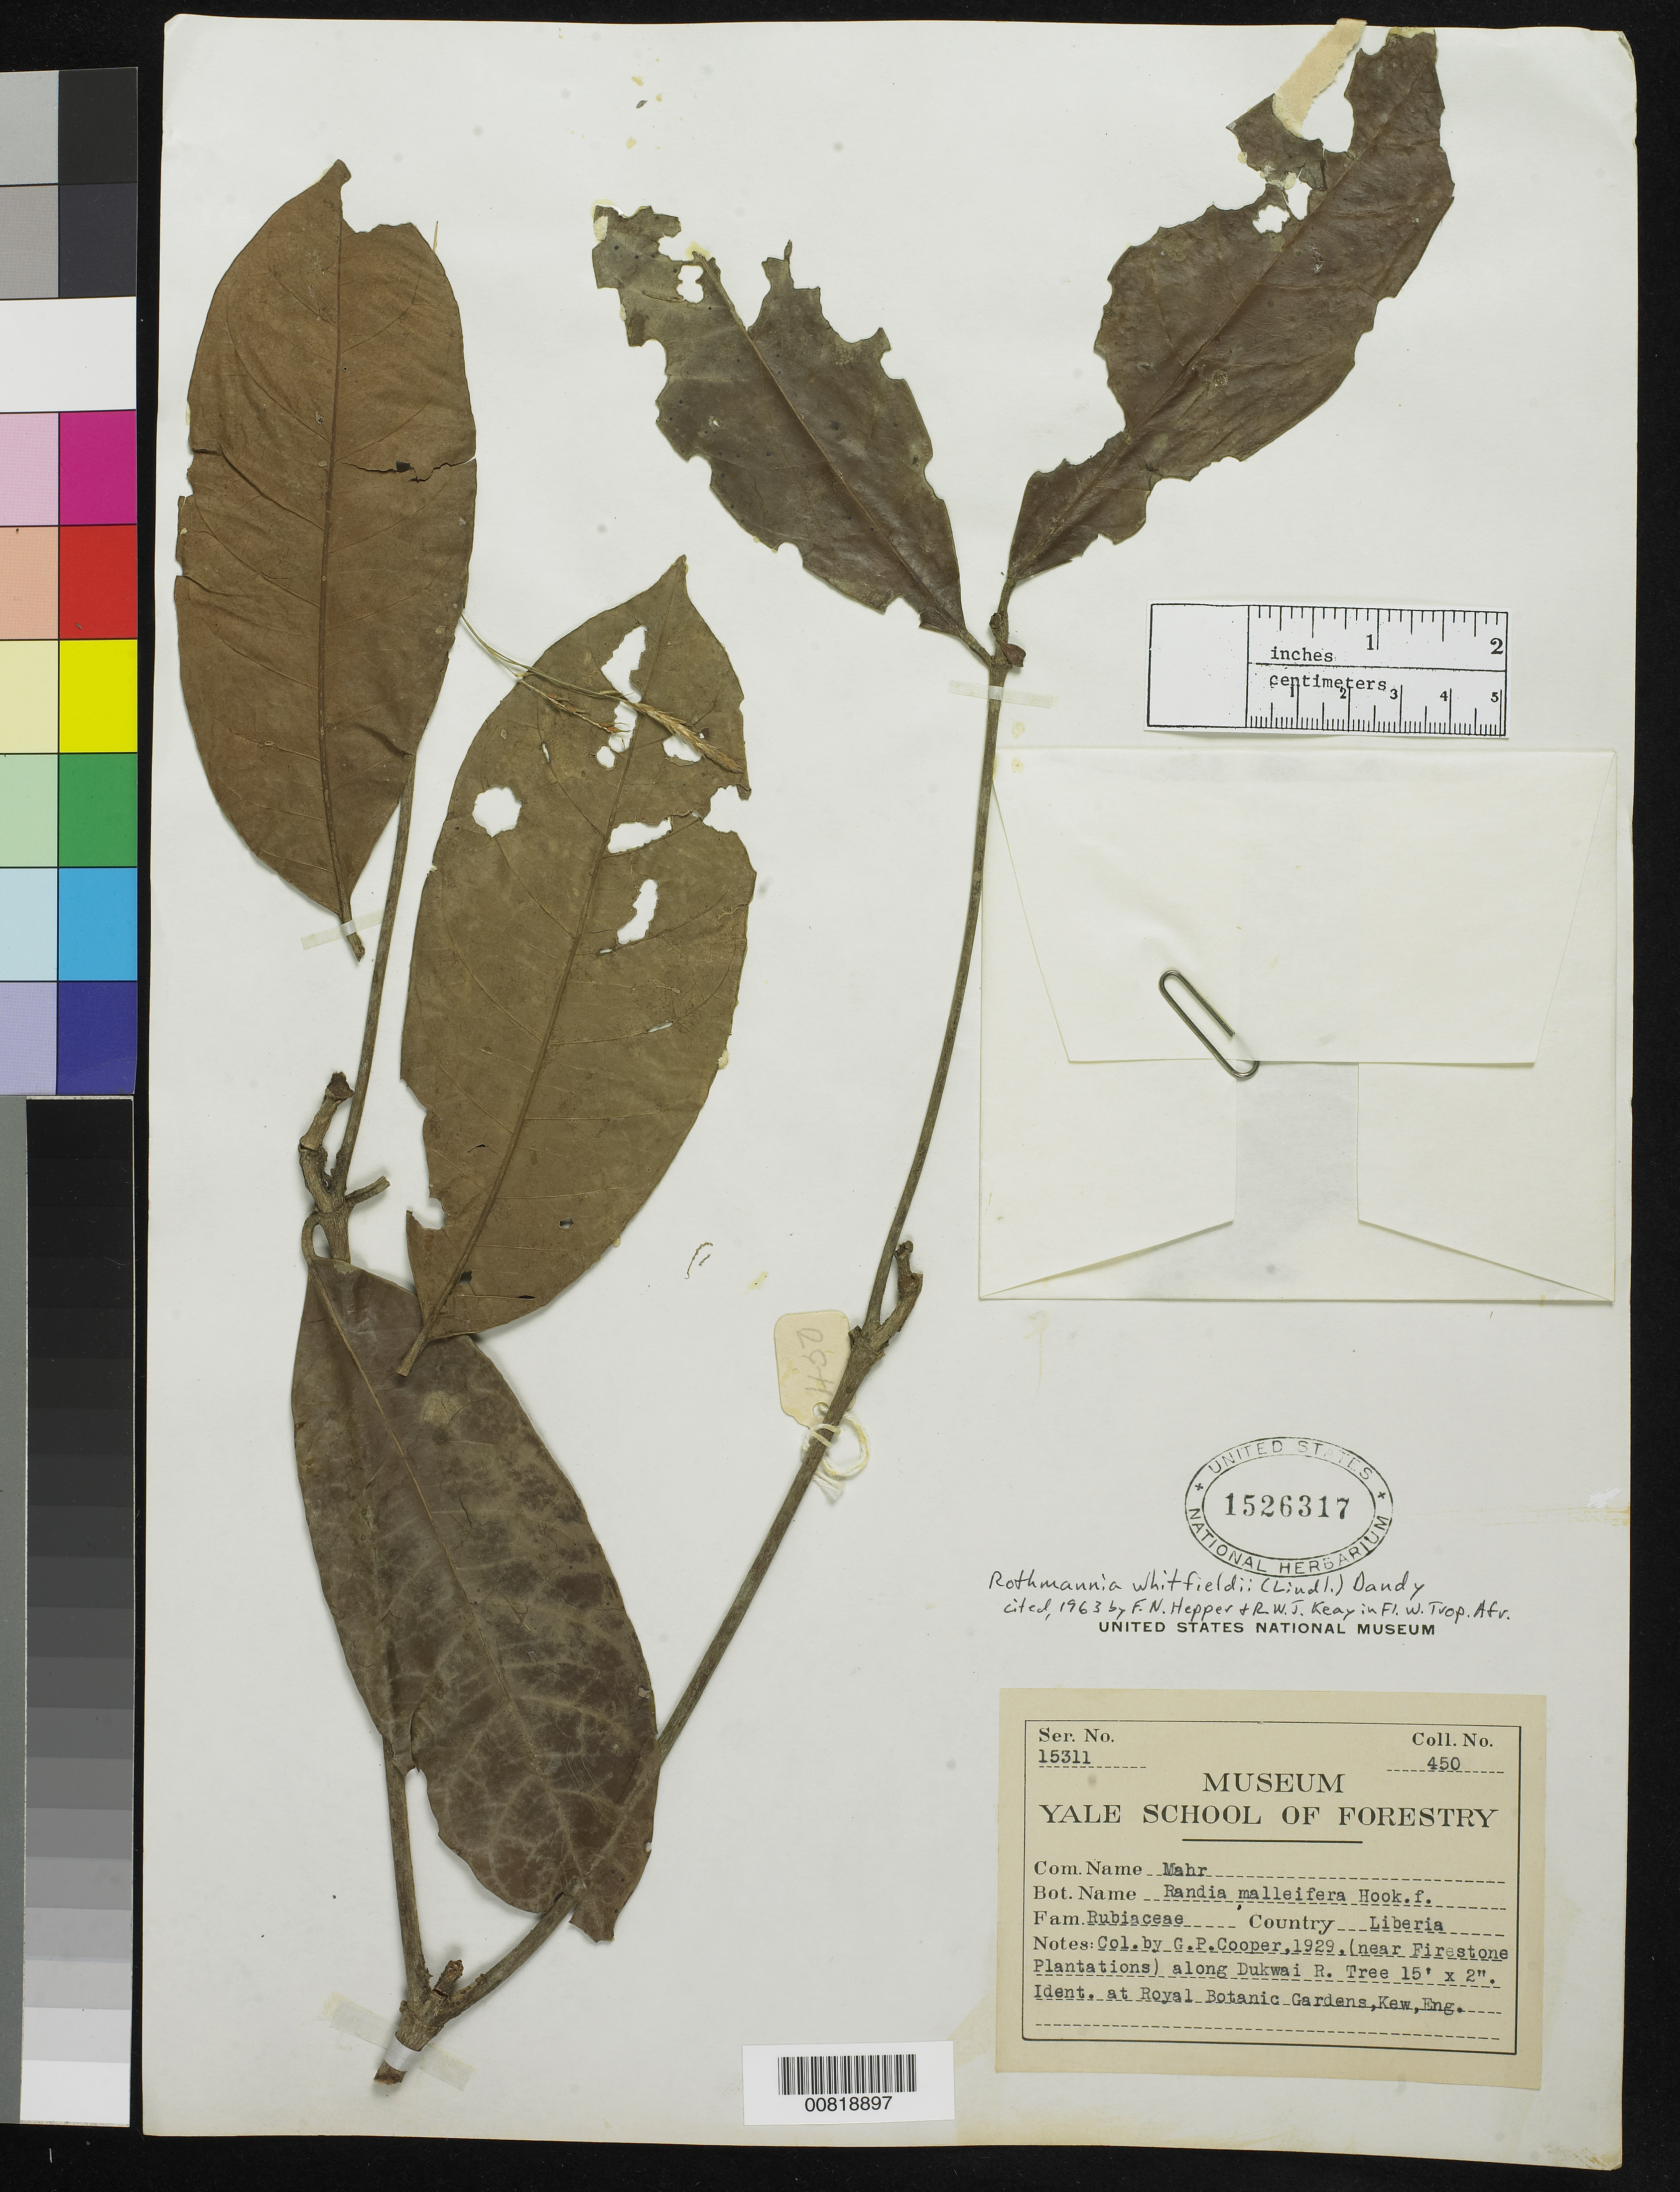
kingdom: Plantae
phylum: Tracheophyta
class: Magnoliopsida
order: Gentianales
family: Rubiaceae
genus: Rothmannia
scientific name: Rothmannia whitfieldii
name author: (Lindl.) Dandy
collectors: G. Cooper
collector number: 450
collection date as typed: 1929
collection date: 1929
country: Liberia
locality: (near Firestone Plantations) along Dukwai River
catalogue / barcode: US 1526317